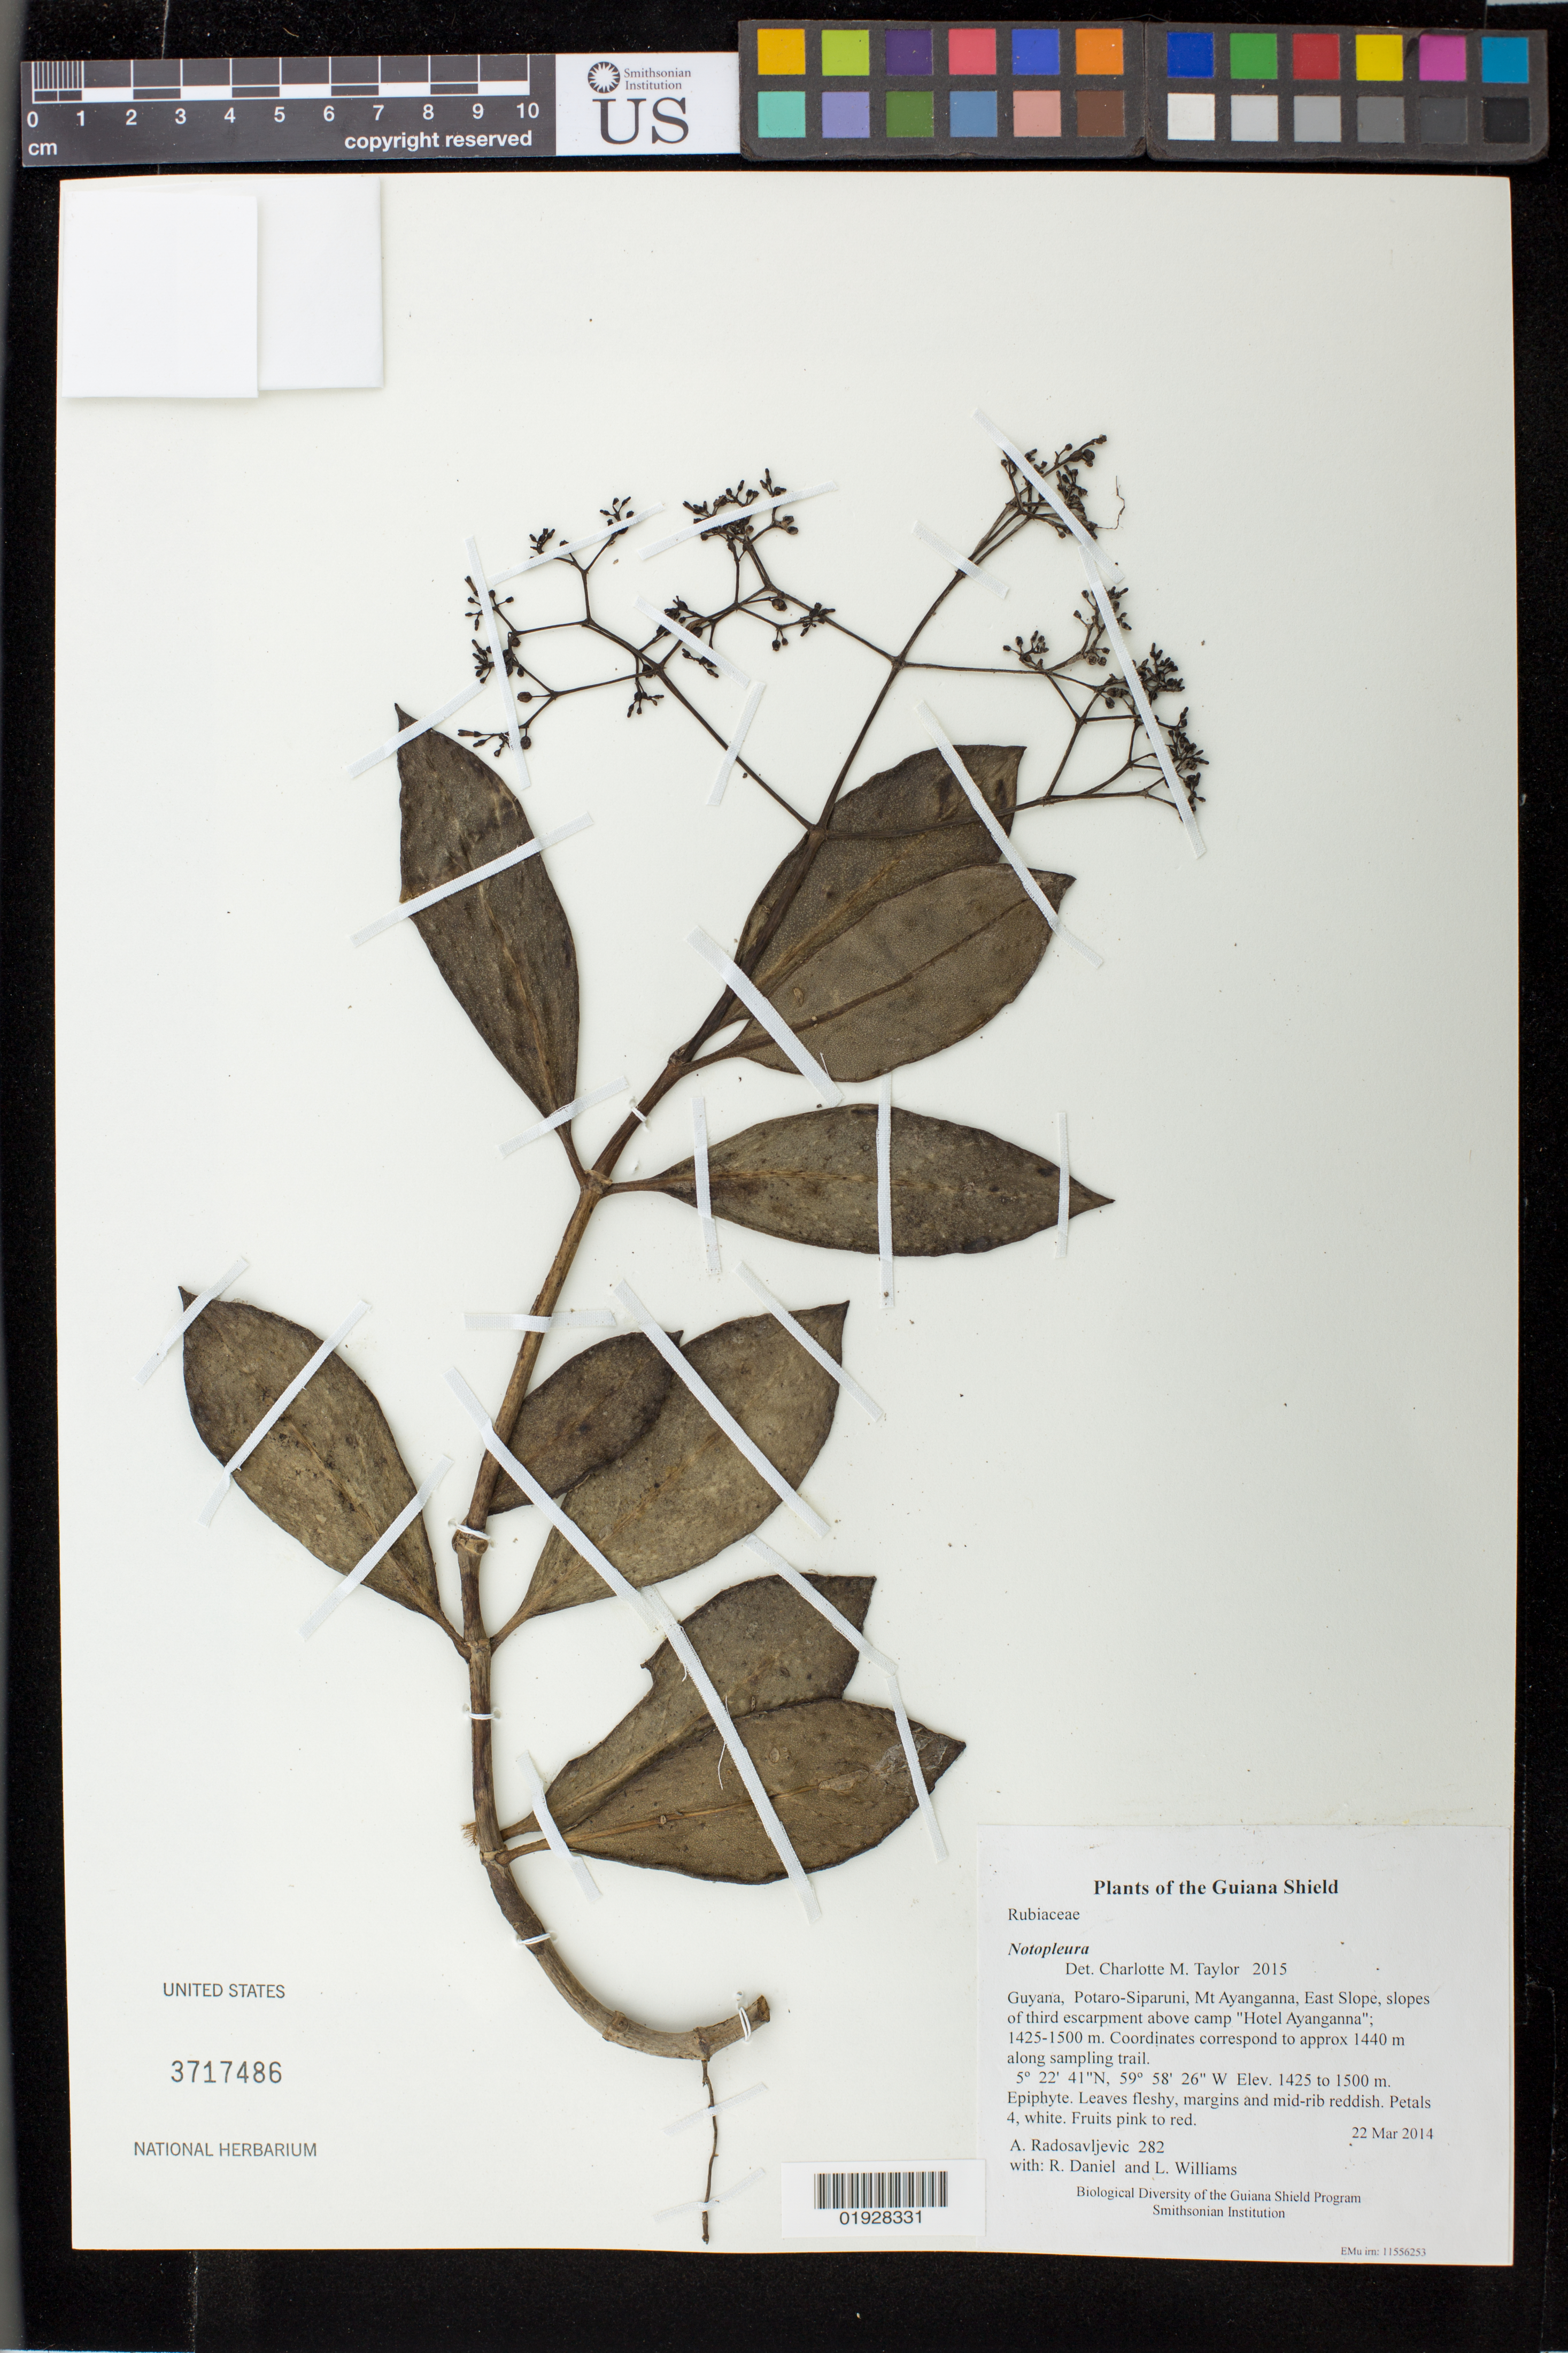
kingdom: Plantae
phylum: Tracheophyta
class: Magnoliopsida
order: Gentianales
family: Rubiaceae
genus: Notopleura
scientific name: Notopleura sp.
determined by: Taylor, Charlotte M.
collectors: A. Radosavljevic, R. Daniel & L. Williams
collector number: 282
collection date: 2014-03-22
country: Guyana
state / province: Potaro-Siparuni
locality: Mt Ayanganna, East Slope, slopes of third escarpment above camp "Hotel Ayanganna"; 1425-1500 m. Coordinates correspond to approx 1440 m along sampling trail.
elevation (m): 1425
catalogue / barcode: US 3717486